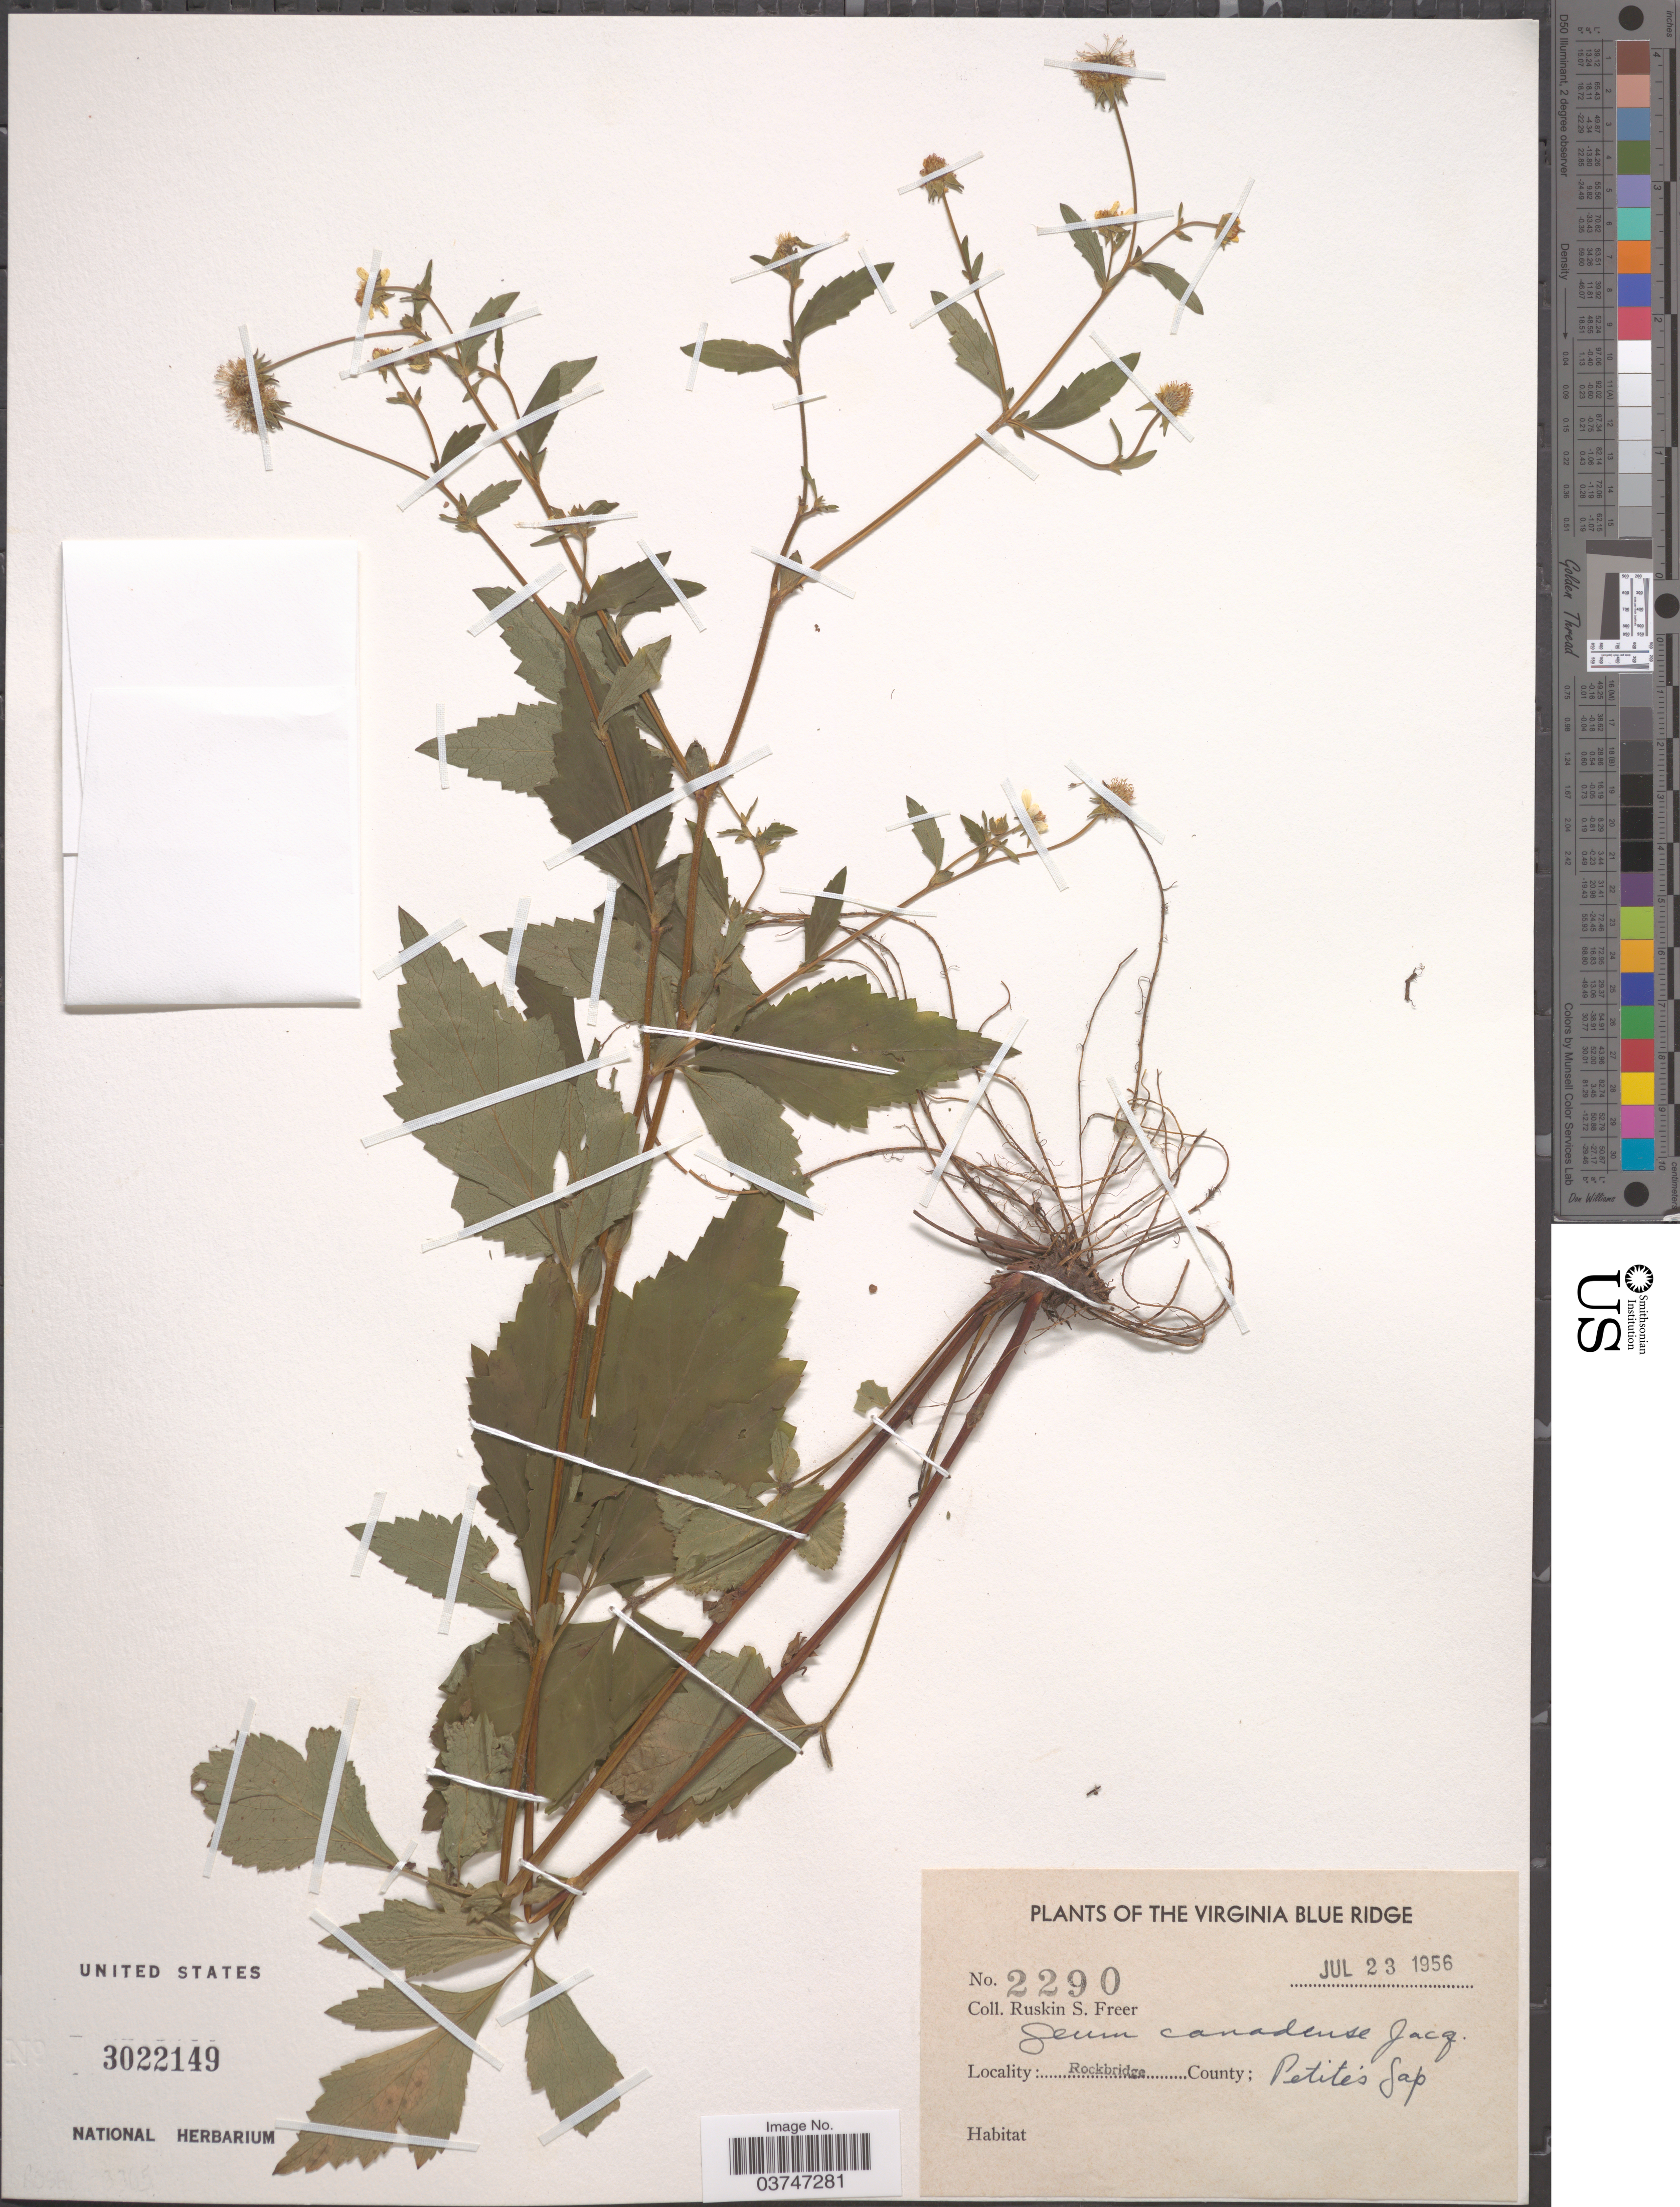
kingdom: Plantae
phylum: Tracheophyta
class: Magnoliopsida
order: Rosales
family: Rosaceae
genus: Geum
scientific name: Geum canadense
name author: Jacq.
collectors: R. Freer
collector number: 2290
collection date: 1956-07-23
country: United States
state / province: Virginia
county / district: Rockbridge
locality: Virginia Blue Ridge. Rockbridge County; Petités Gap.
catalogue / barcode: US 3022149